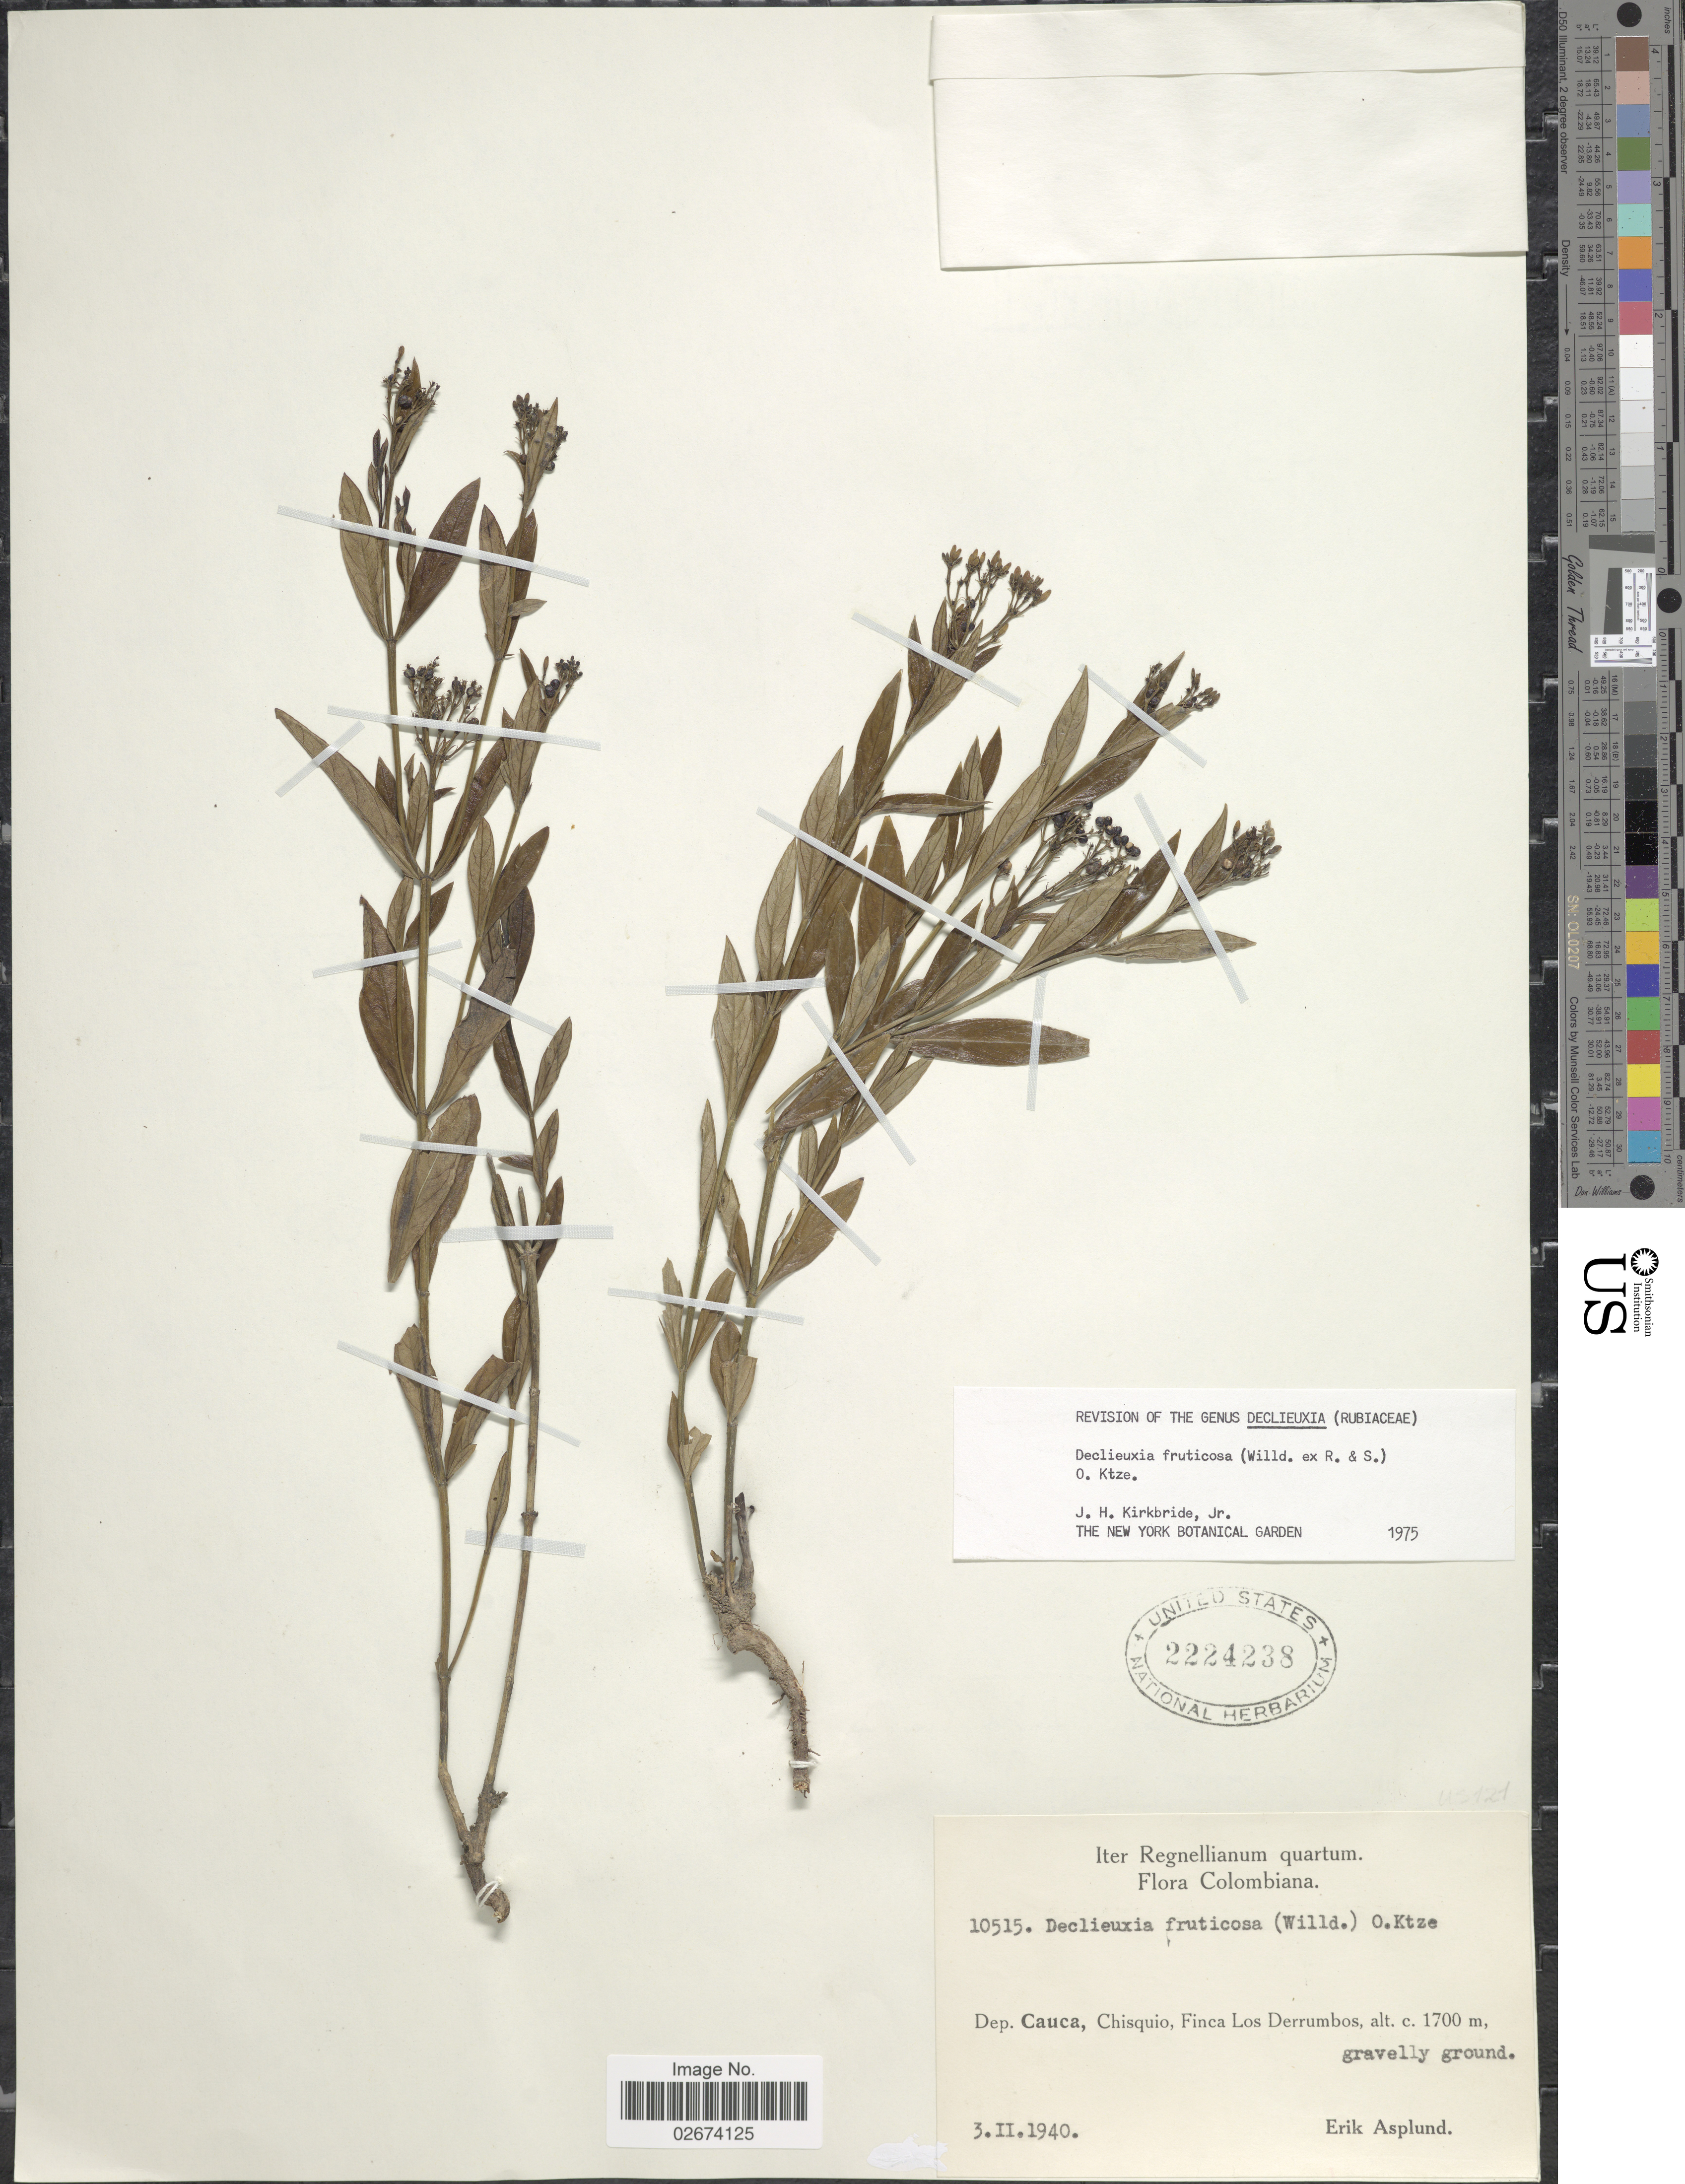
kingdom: Plantae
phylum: Tracheophyta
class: Magnoliopsida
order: Gentianales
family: Rubiaceae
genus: Declieuxia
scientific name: Declieuxia fruticosa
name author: (Willd. ex Roem. & Schult.) Kuntze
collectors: E. Asplund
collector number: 10515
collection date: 1940-02-03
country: Colombia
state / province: Cauca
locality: Dep. Cauca, Chisquio, Finca Los Derrumbos, gravelly ground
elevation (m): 1700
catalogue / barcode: US 2224238